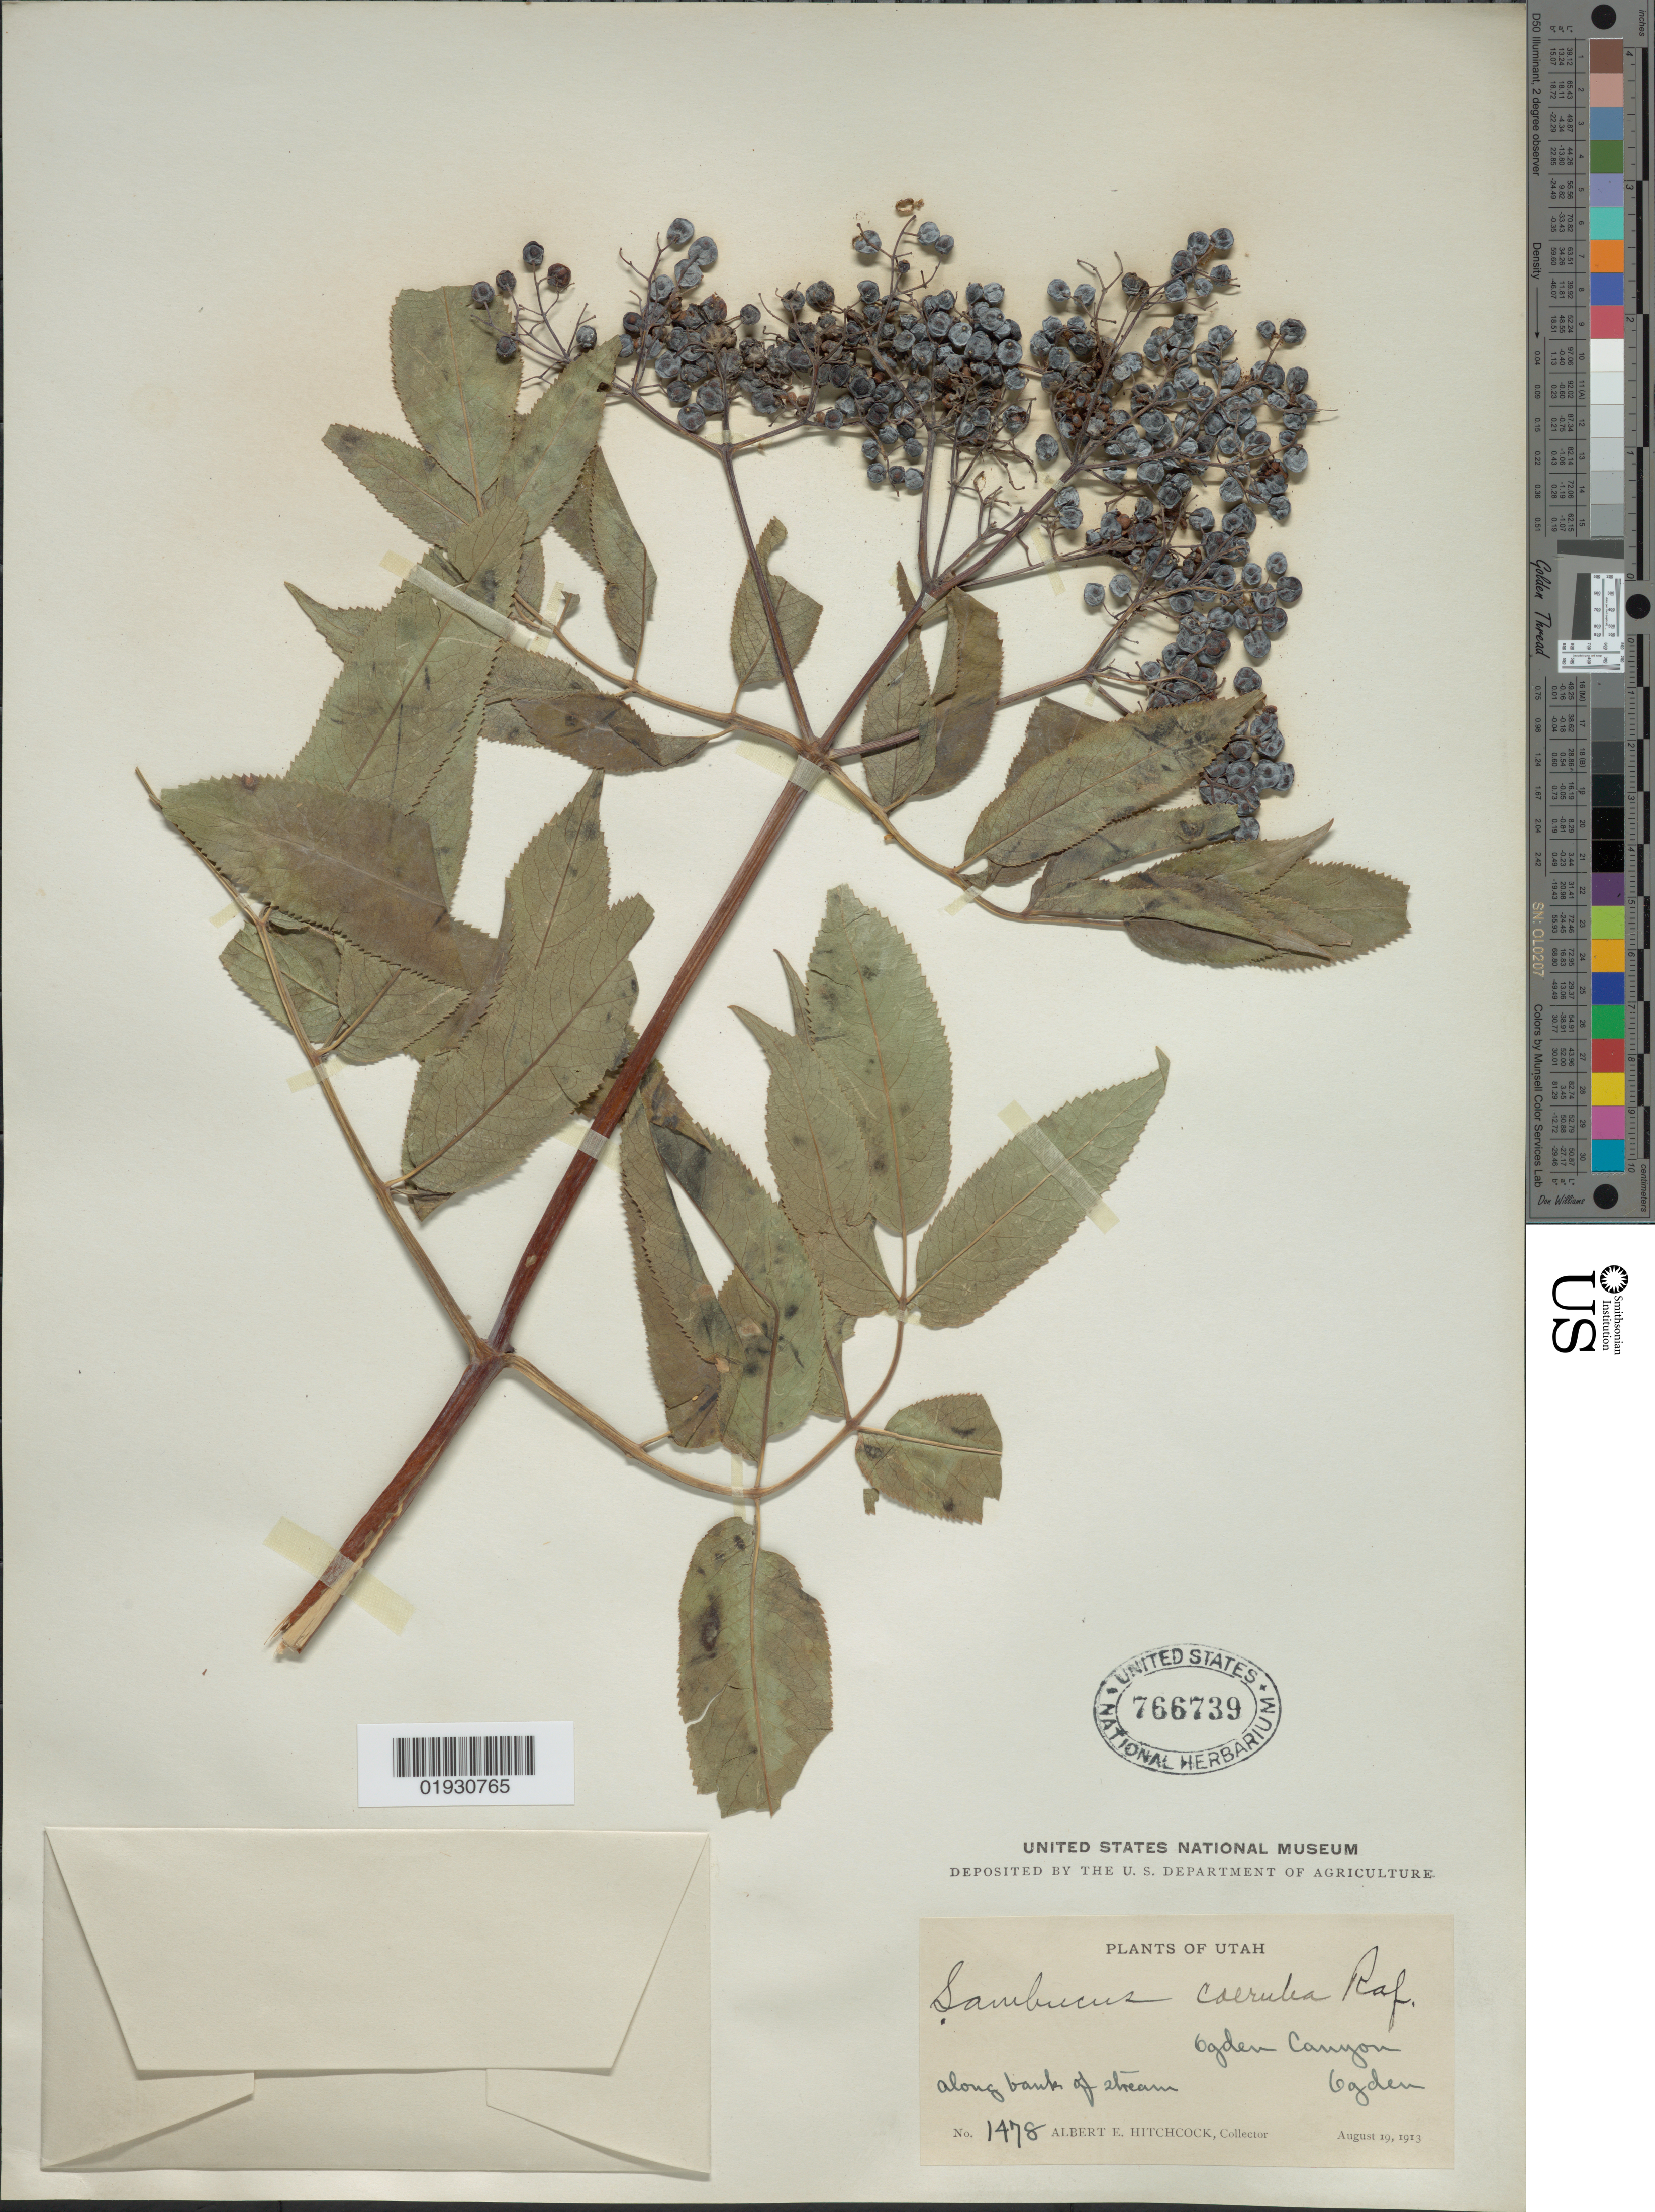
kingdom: Plantae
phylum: Tracheophyta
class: Magnoliopsida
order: Dipsacales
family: Viburnaceae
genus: Sambucus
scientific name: Sambucus cerulea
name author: Raf.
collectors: A. Hitchcock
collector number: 1478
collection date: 1913-08-19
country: United States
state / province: Utah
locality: Ogden Canyon, Ogden.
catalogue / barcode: US 766739